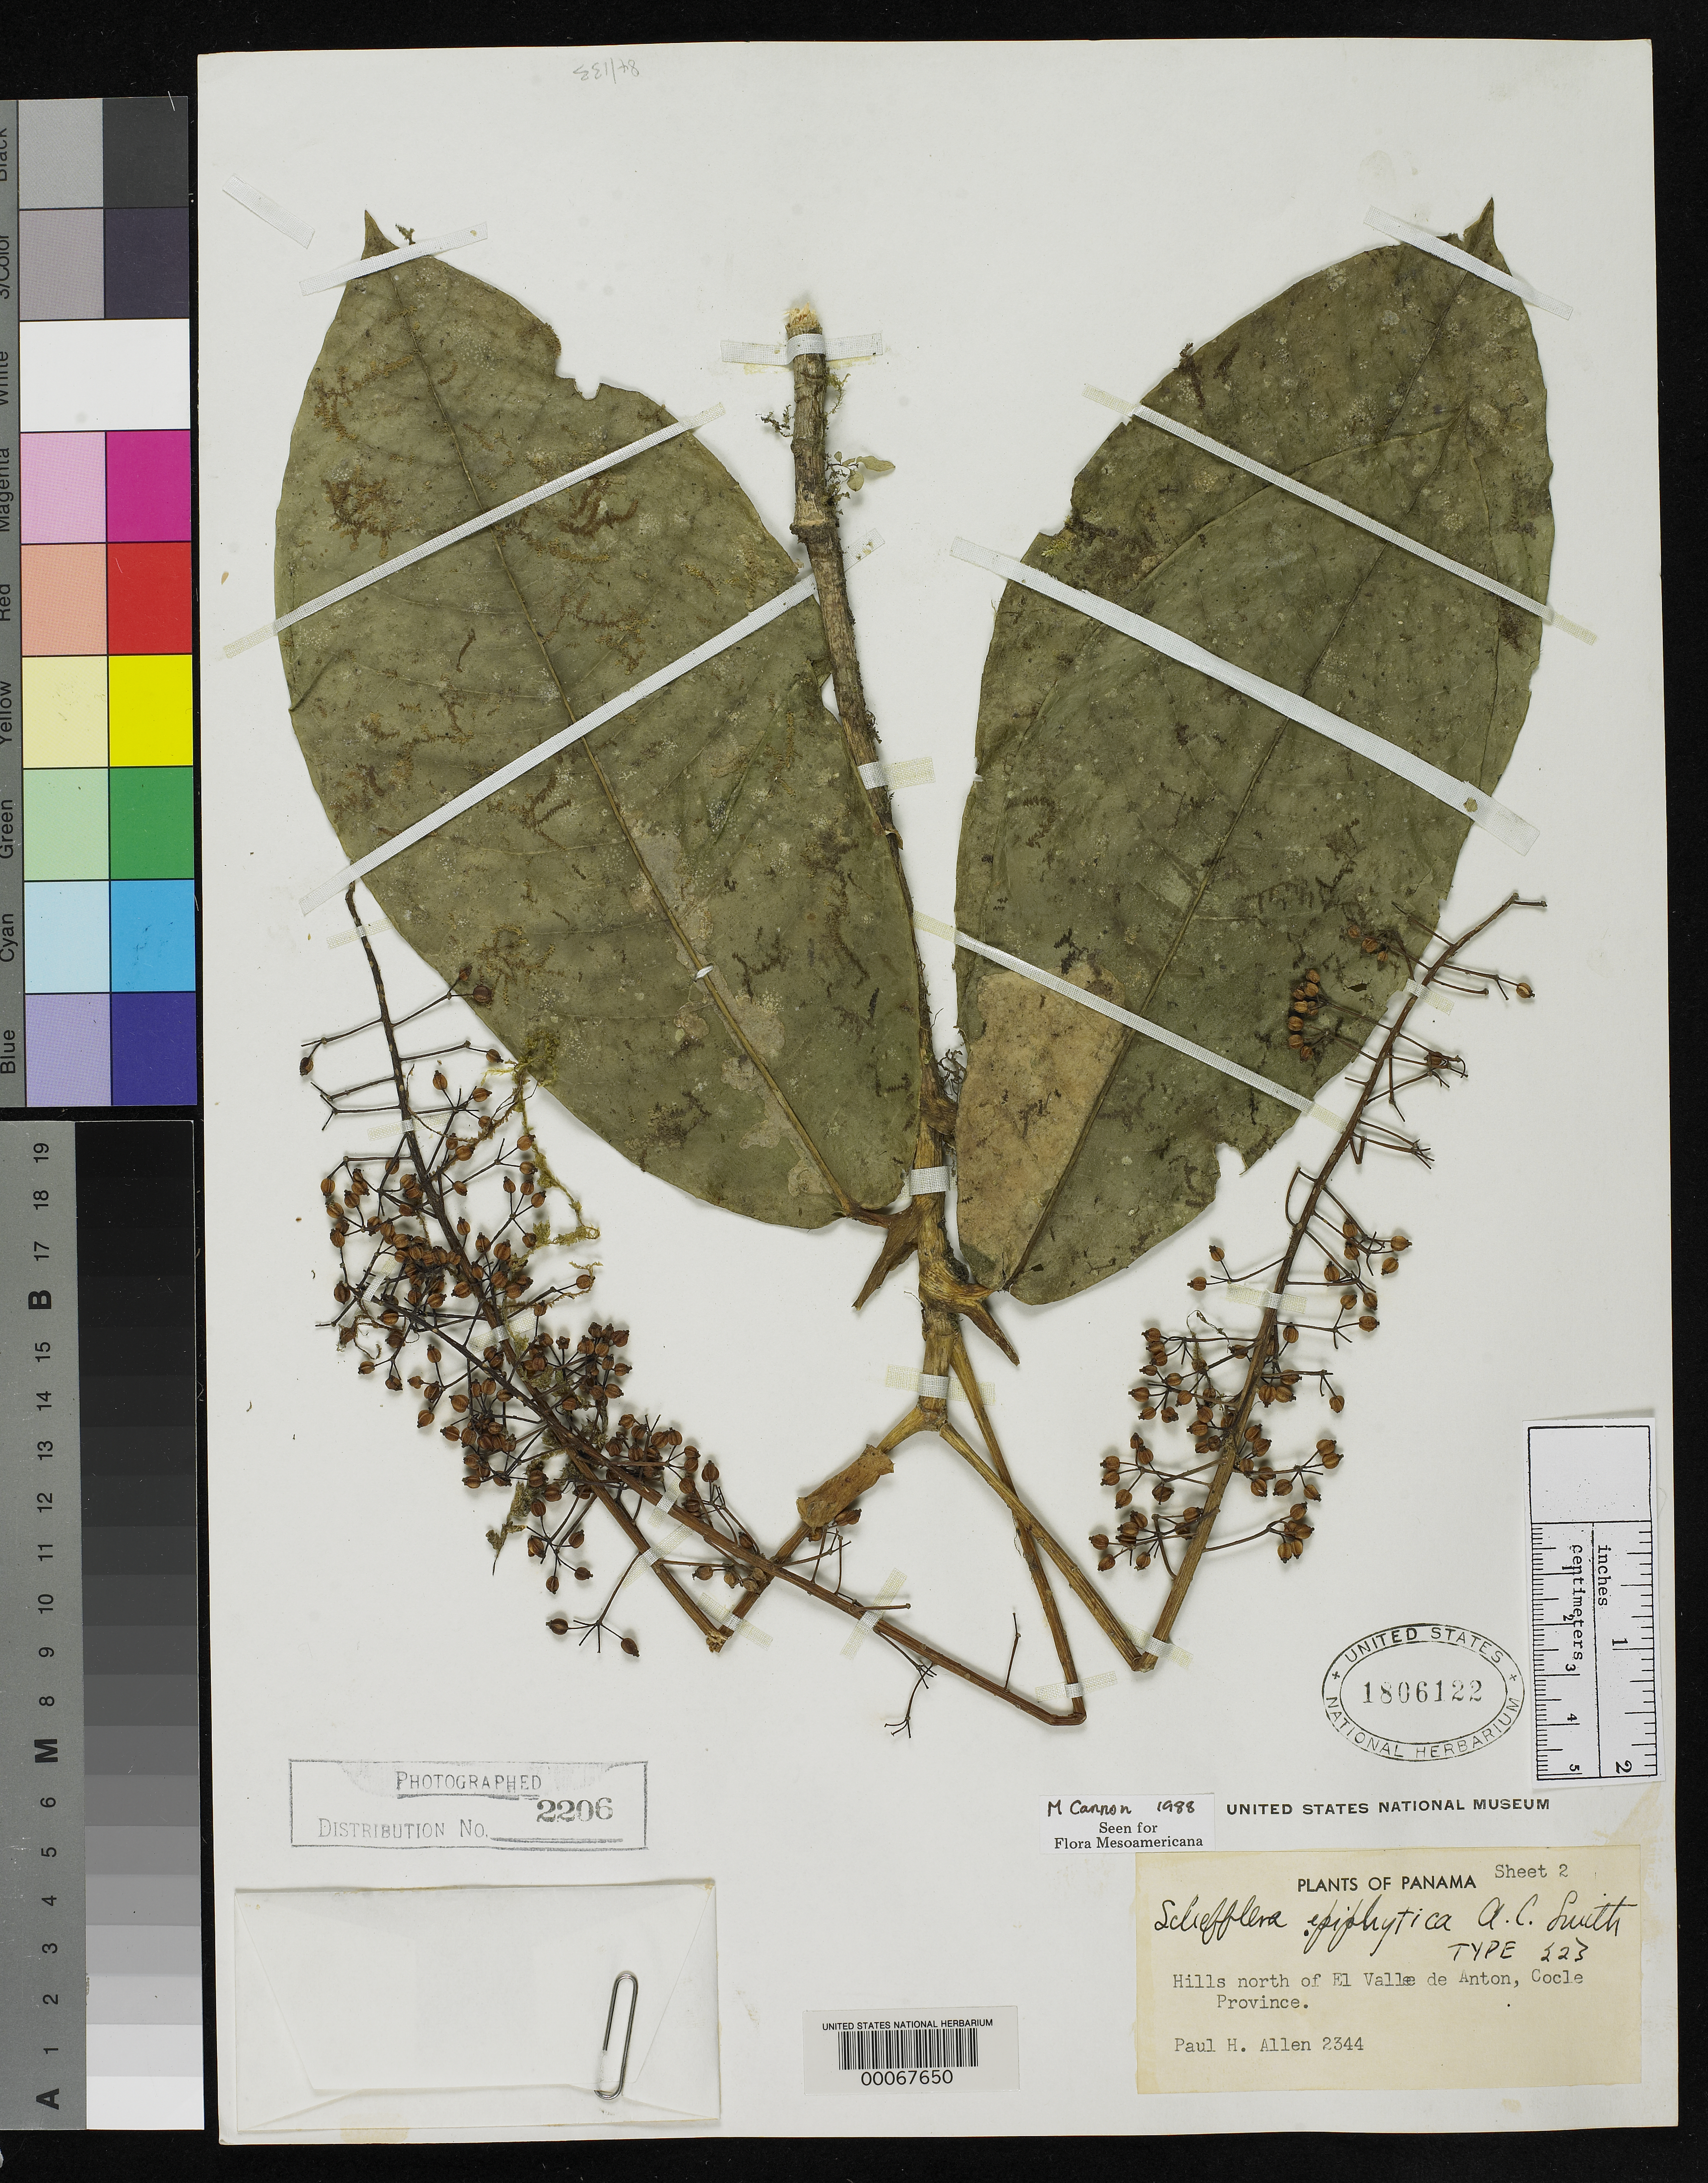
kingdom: Plantae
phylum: Tracheophyta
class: Magnoliopsida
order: Apiales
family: Araliaceae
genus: Schefflera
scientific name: Schefflera epiphytica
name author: A.C. Sm. in Woodson & Schery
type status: Holotype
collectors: P. H. Allen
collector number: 2344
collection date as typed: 21 Jan 1941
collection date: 1941-01-21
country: Panama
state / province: Coclé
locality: North of el Valle De Anton, vicinity of La Mesa.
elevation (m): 1000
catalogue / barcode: US 1806122